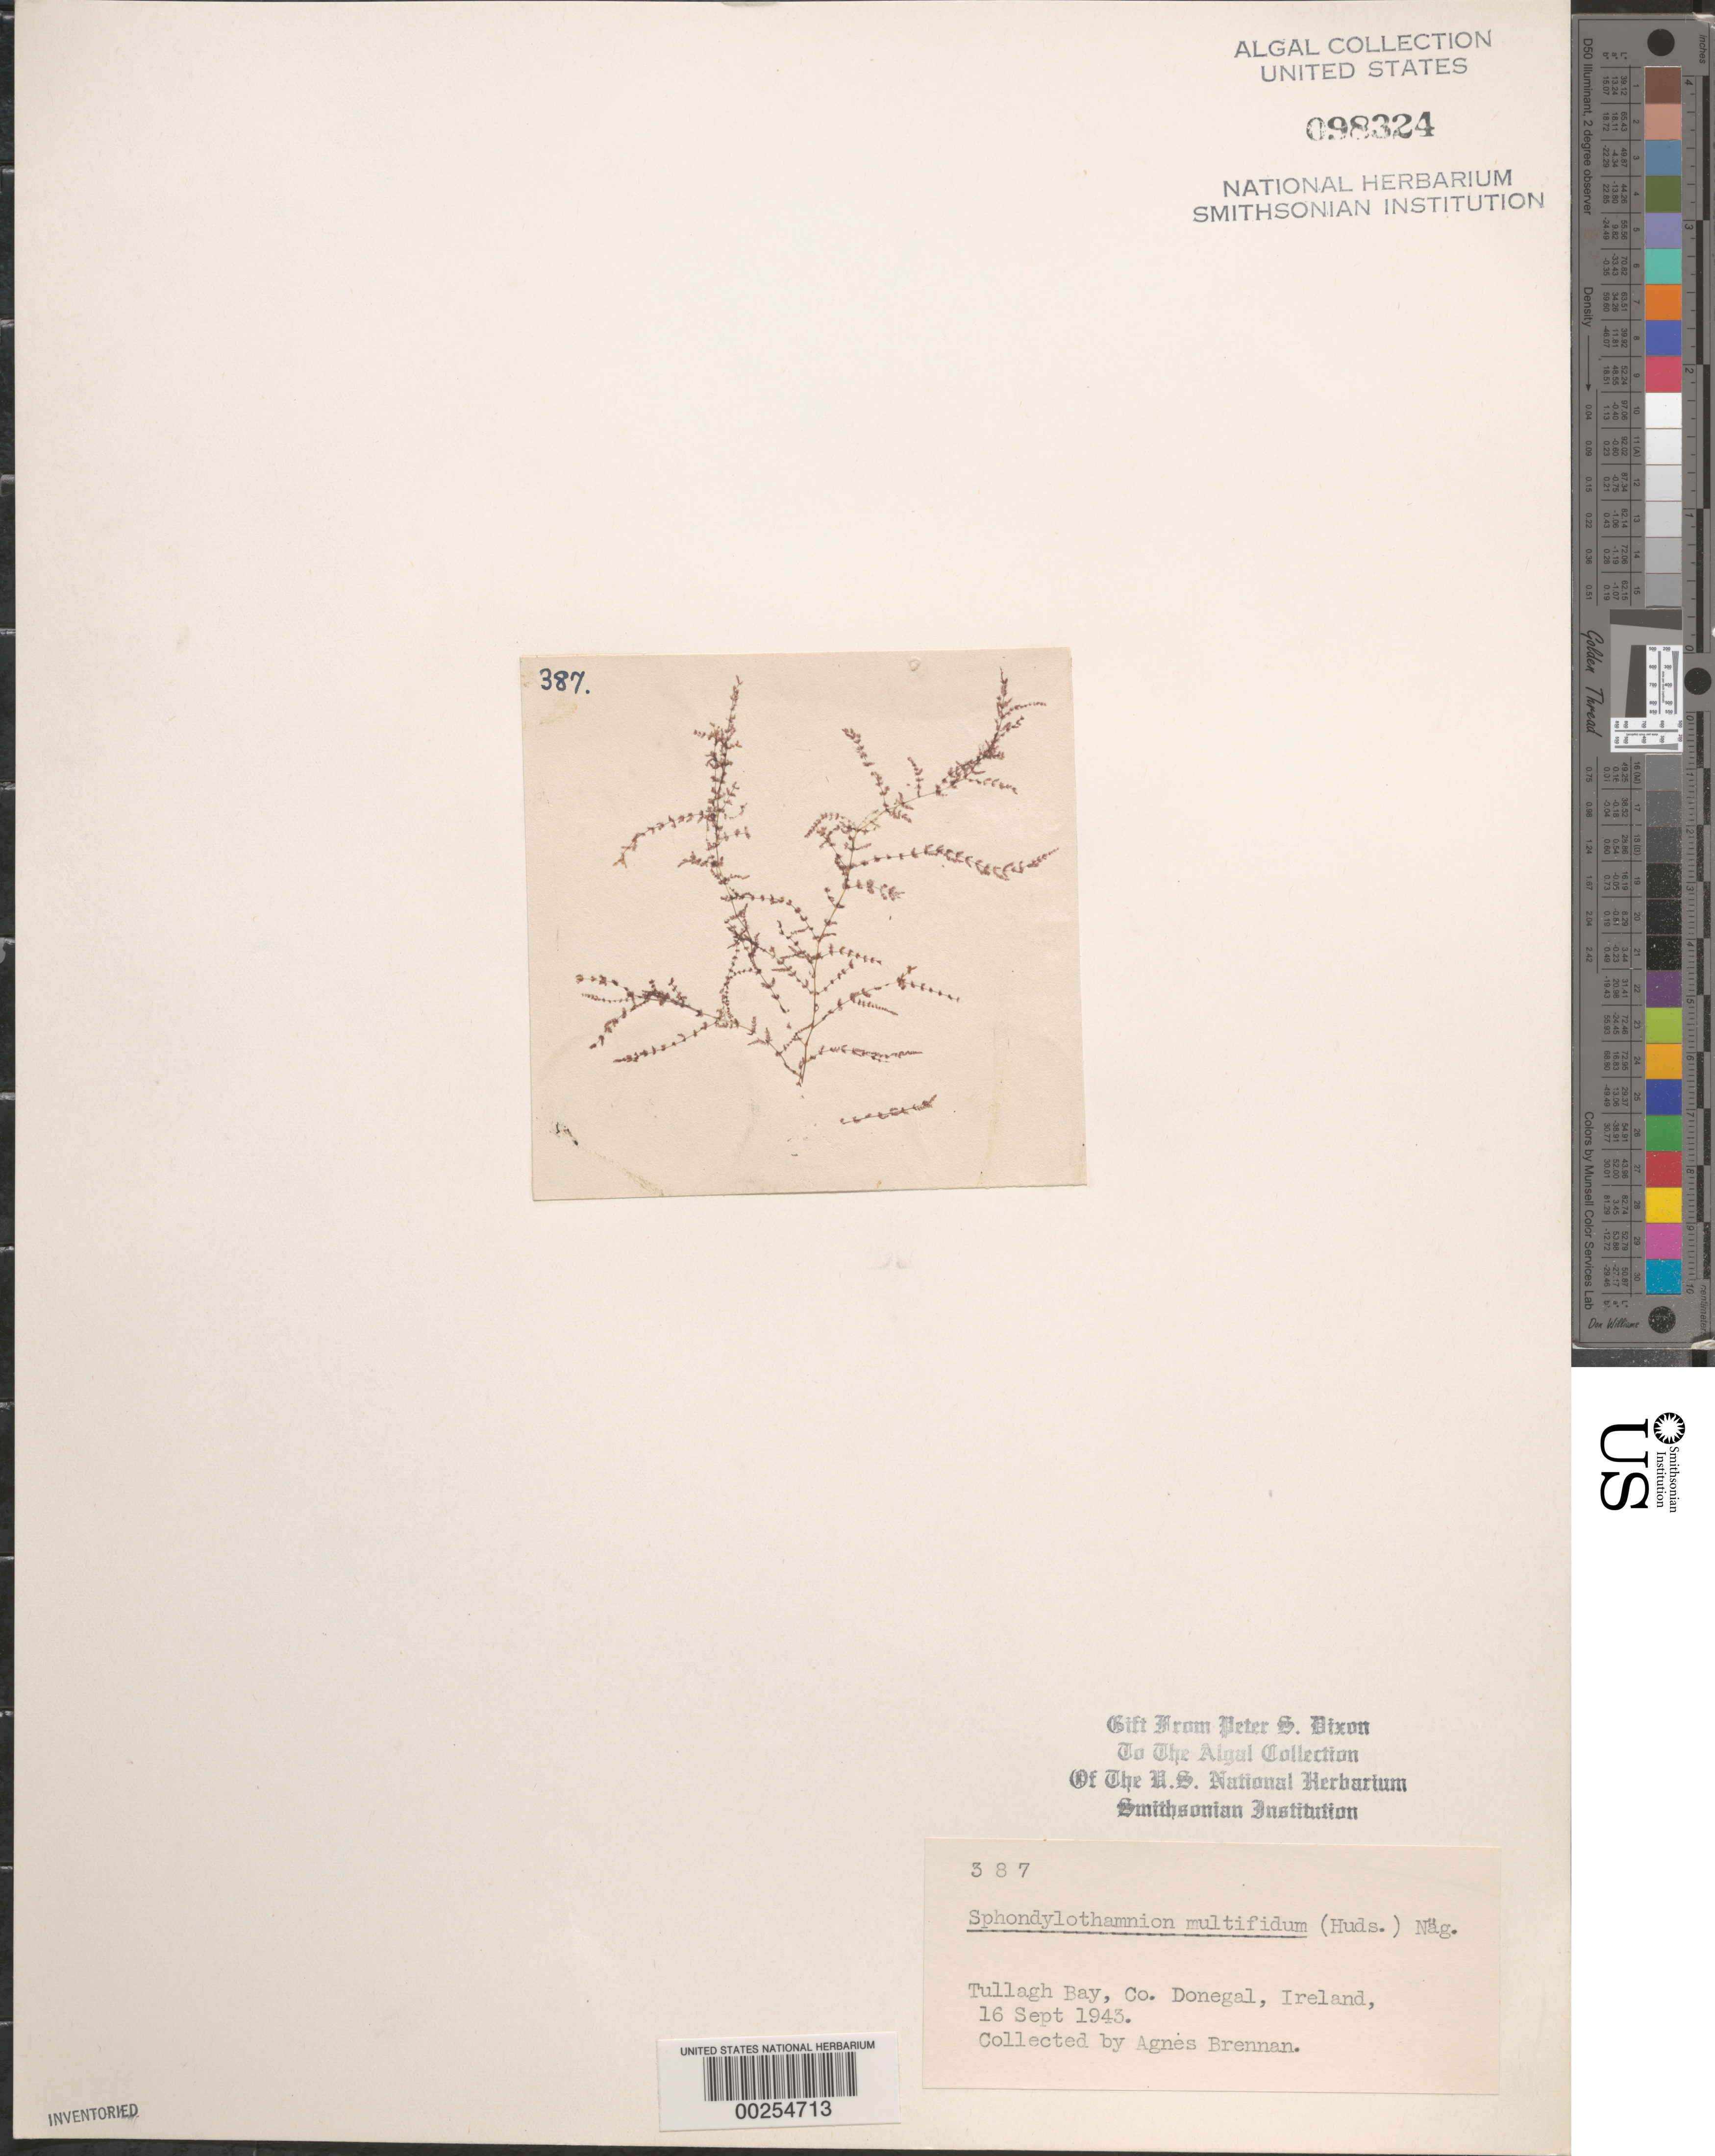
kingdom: Plantae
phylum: Rhodophyta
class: Florideophyceae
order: Ceramiales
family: Wrangeliaceae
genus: Sphondylothamnion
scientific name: Sphondylothamnion multifidum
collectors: A. Brennan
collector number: PSD 387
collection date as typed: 16 Sep 1943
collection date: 1943-09-16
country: Ireland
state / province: Ulster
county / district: Donegal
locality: Tullagh Bay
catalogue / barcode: US 98324